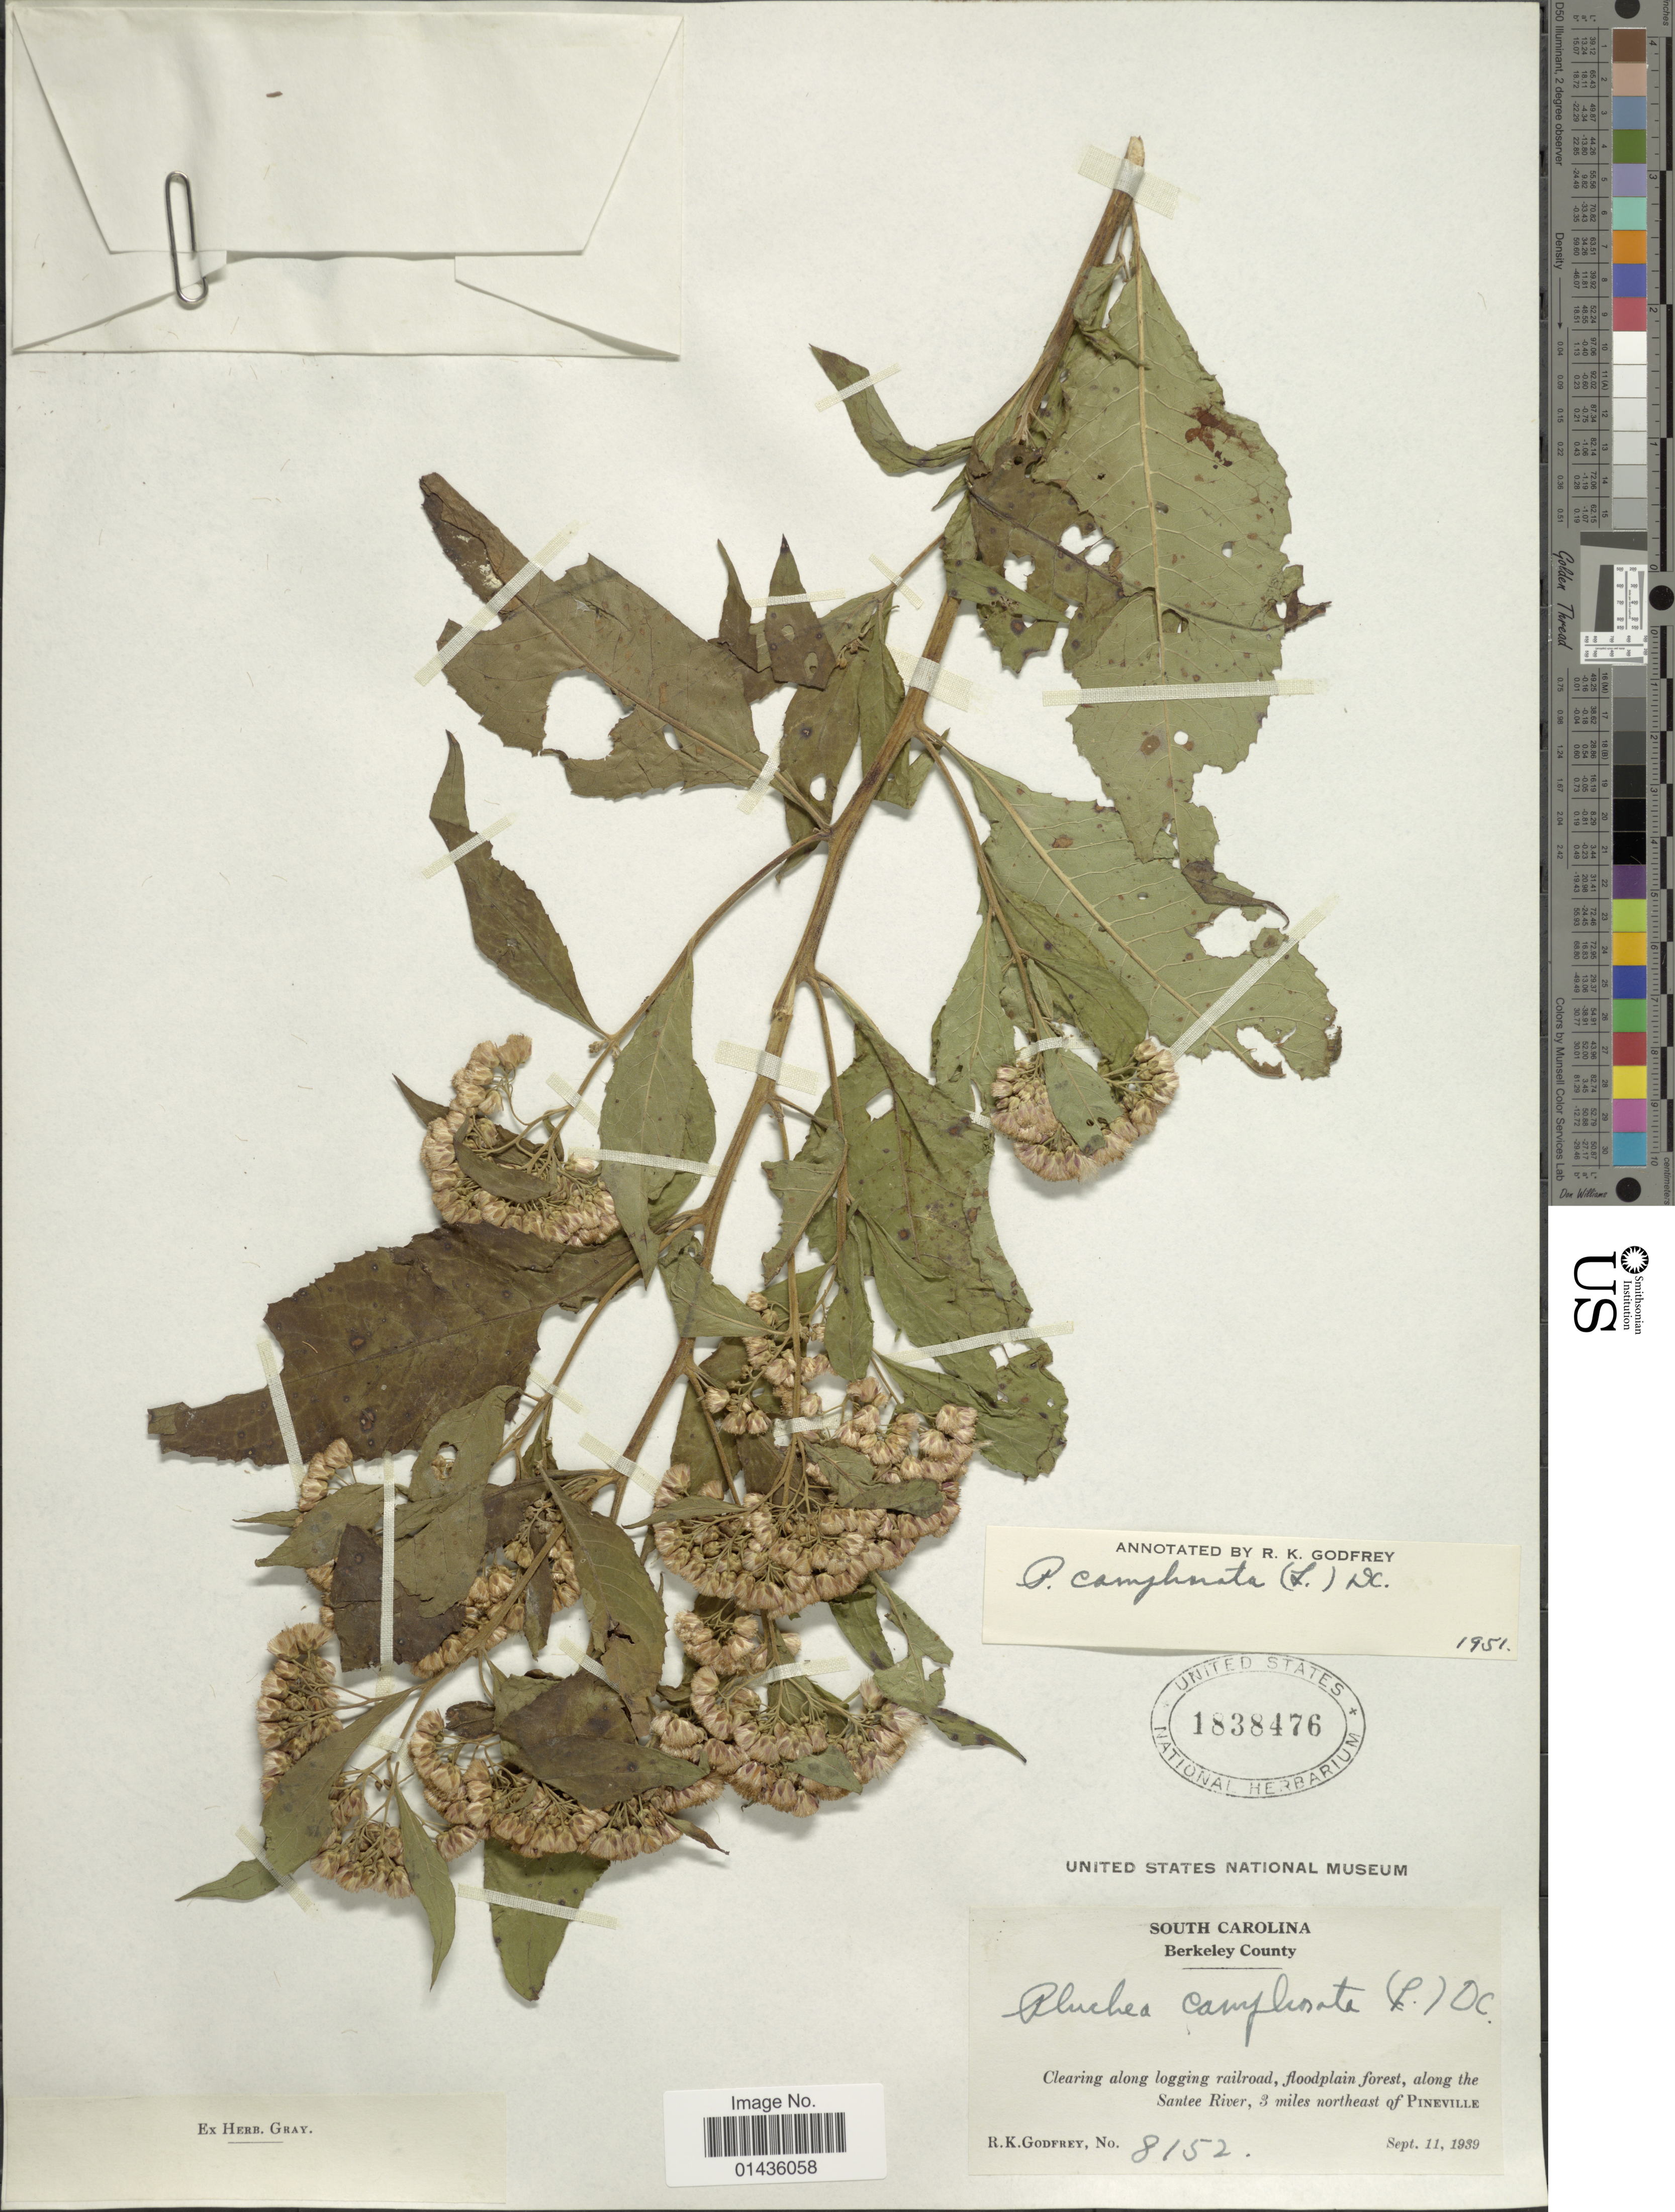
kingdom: Plantae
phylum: Tracheophyta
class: Magnoliopsida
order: Asterales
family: Asteraceae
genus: Pluchea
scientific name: Pluchea camphorata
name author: (L.) DC.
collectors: R. K. Godfrey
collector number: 8152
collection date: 1939-09-11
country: United States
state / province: South Carolina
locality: Berkeley County, along the Santee River, 3 miles northeast of Pineville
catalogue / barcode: US 1838476